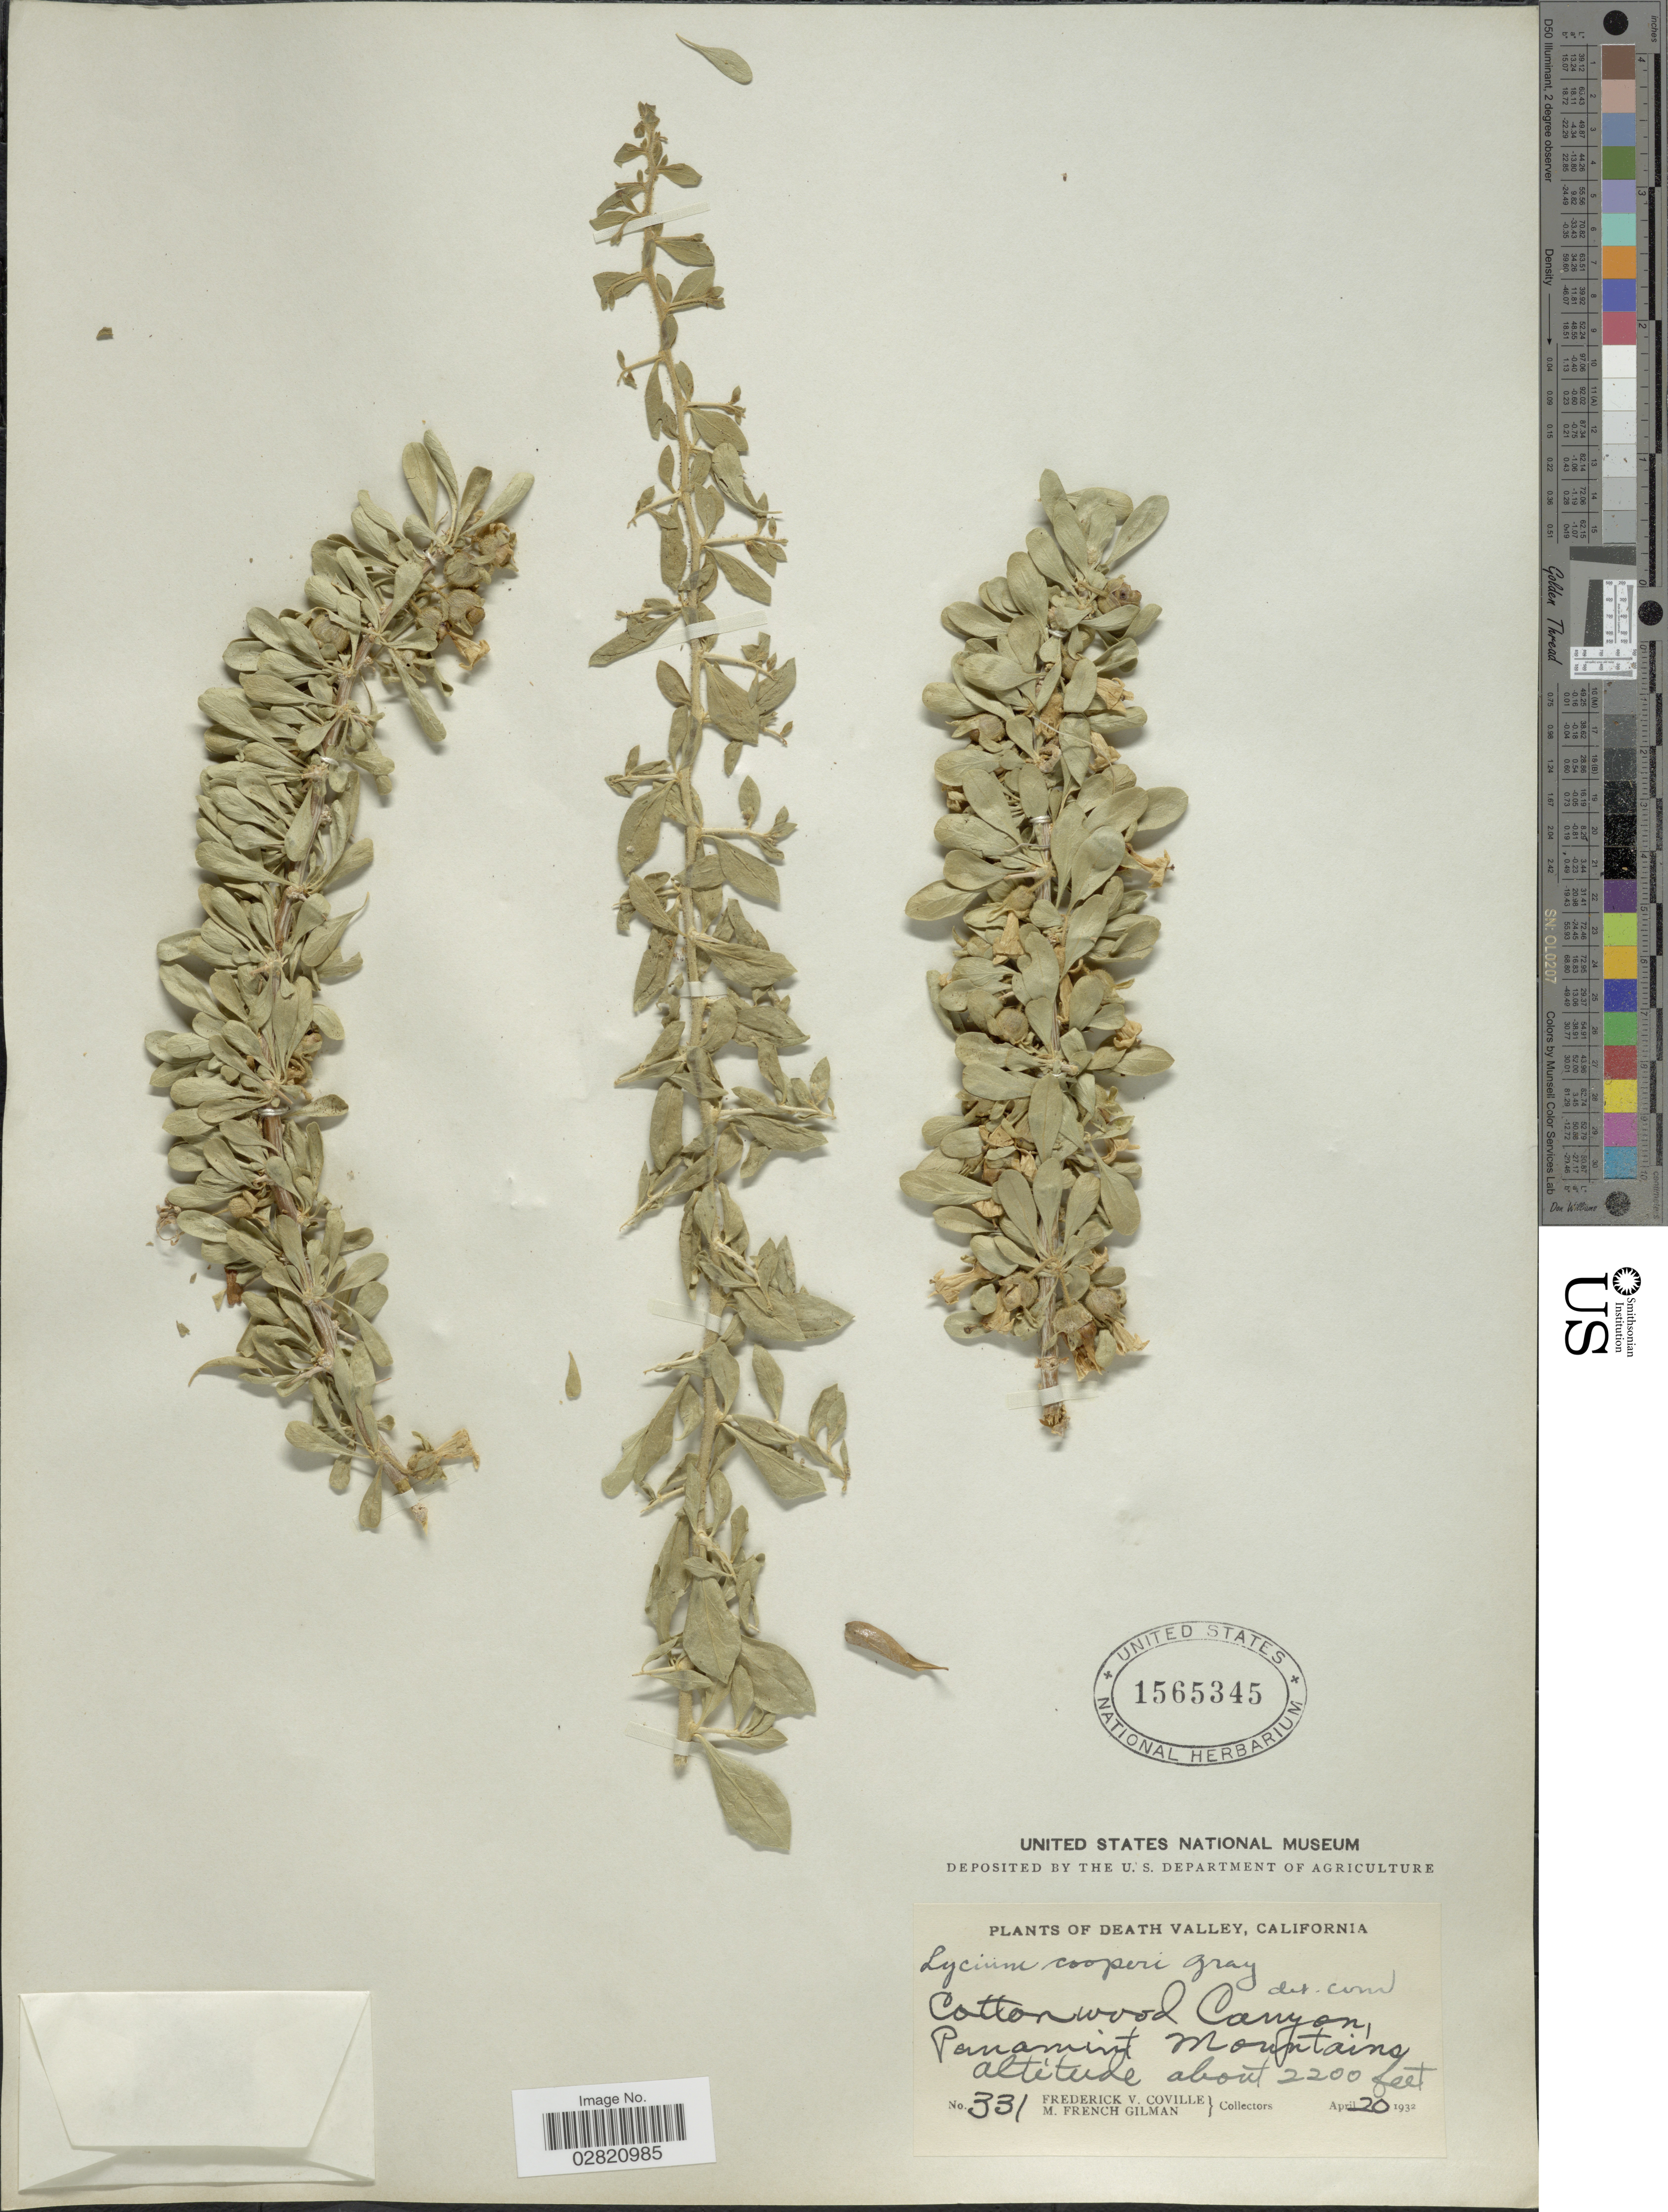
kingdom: Plantae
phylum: Tracheophyta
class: Magnoliopsida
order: Solanales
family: Solanaceae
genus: Lycium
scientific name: Lycium cooperi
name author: A. Gray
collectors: F. V. Coville & M. F. Gilman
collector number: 331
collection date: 1932-04-20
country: United States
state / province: California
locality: Death Valley, Cottonwood Canyon, Panamint Mountains.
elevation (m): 671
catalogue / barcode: US 1565345